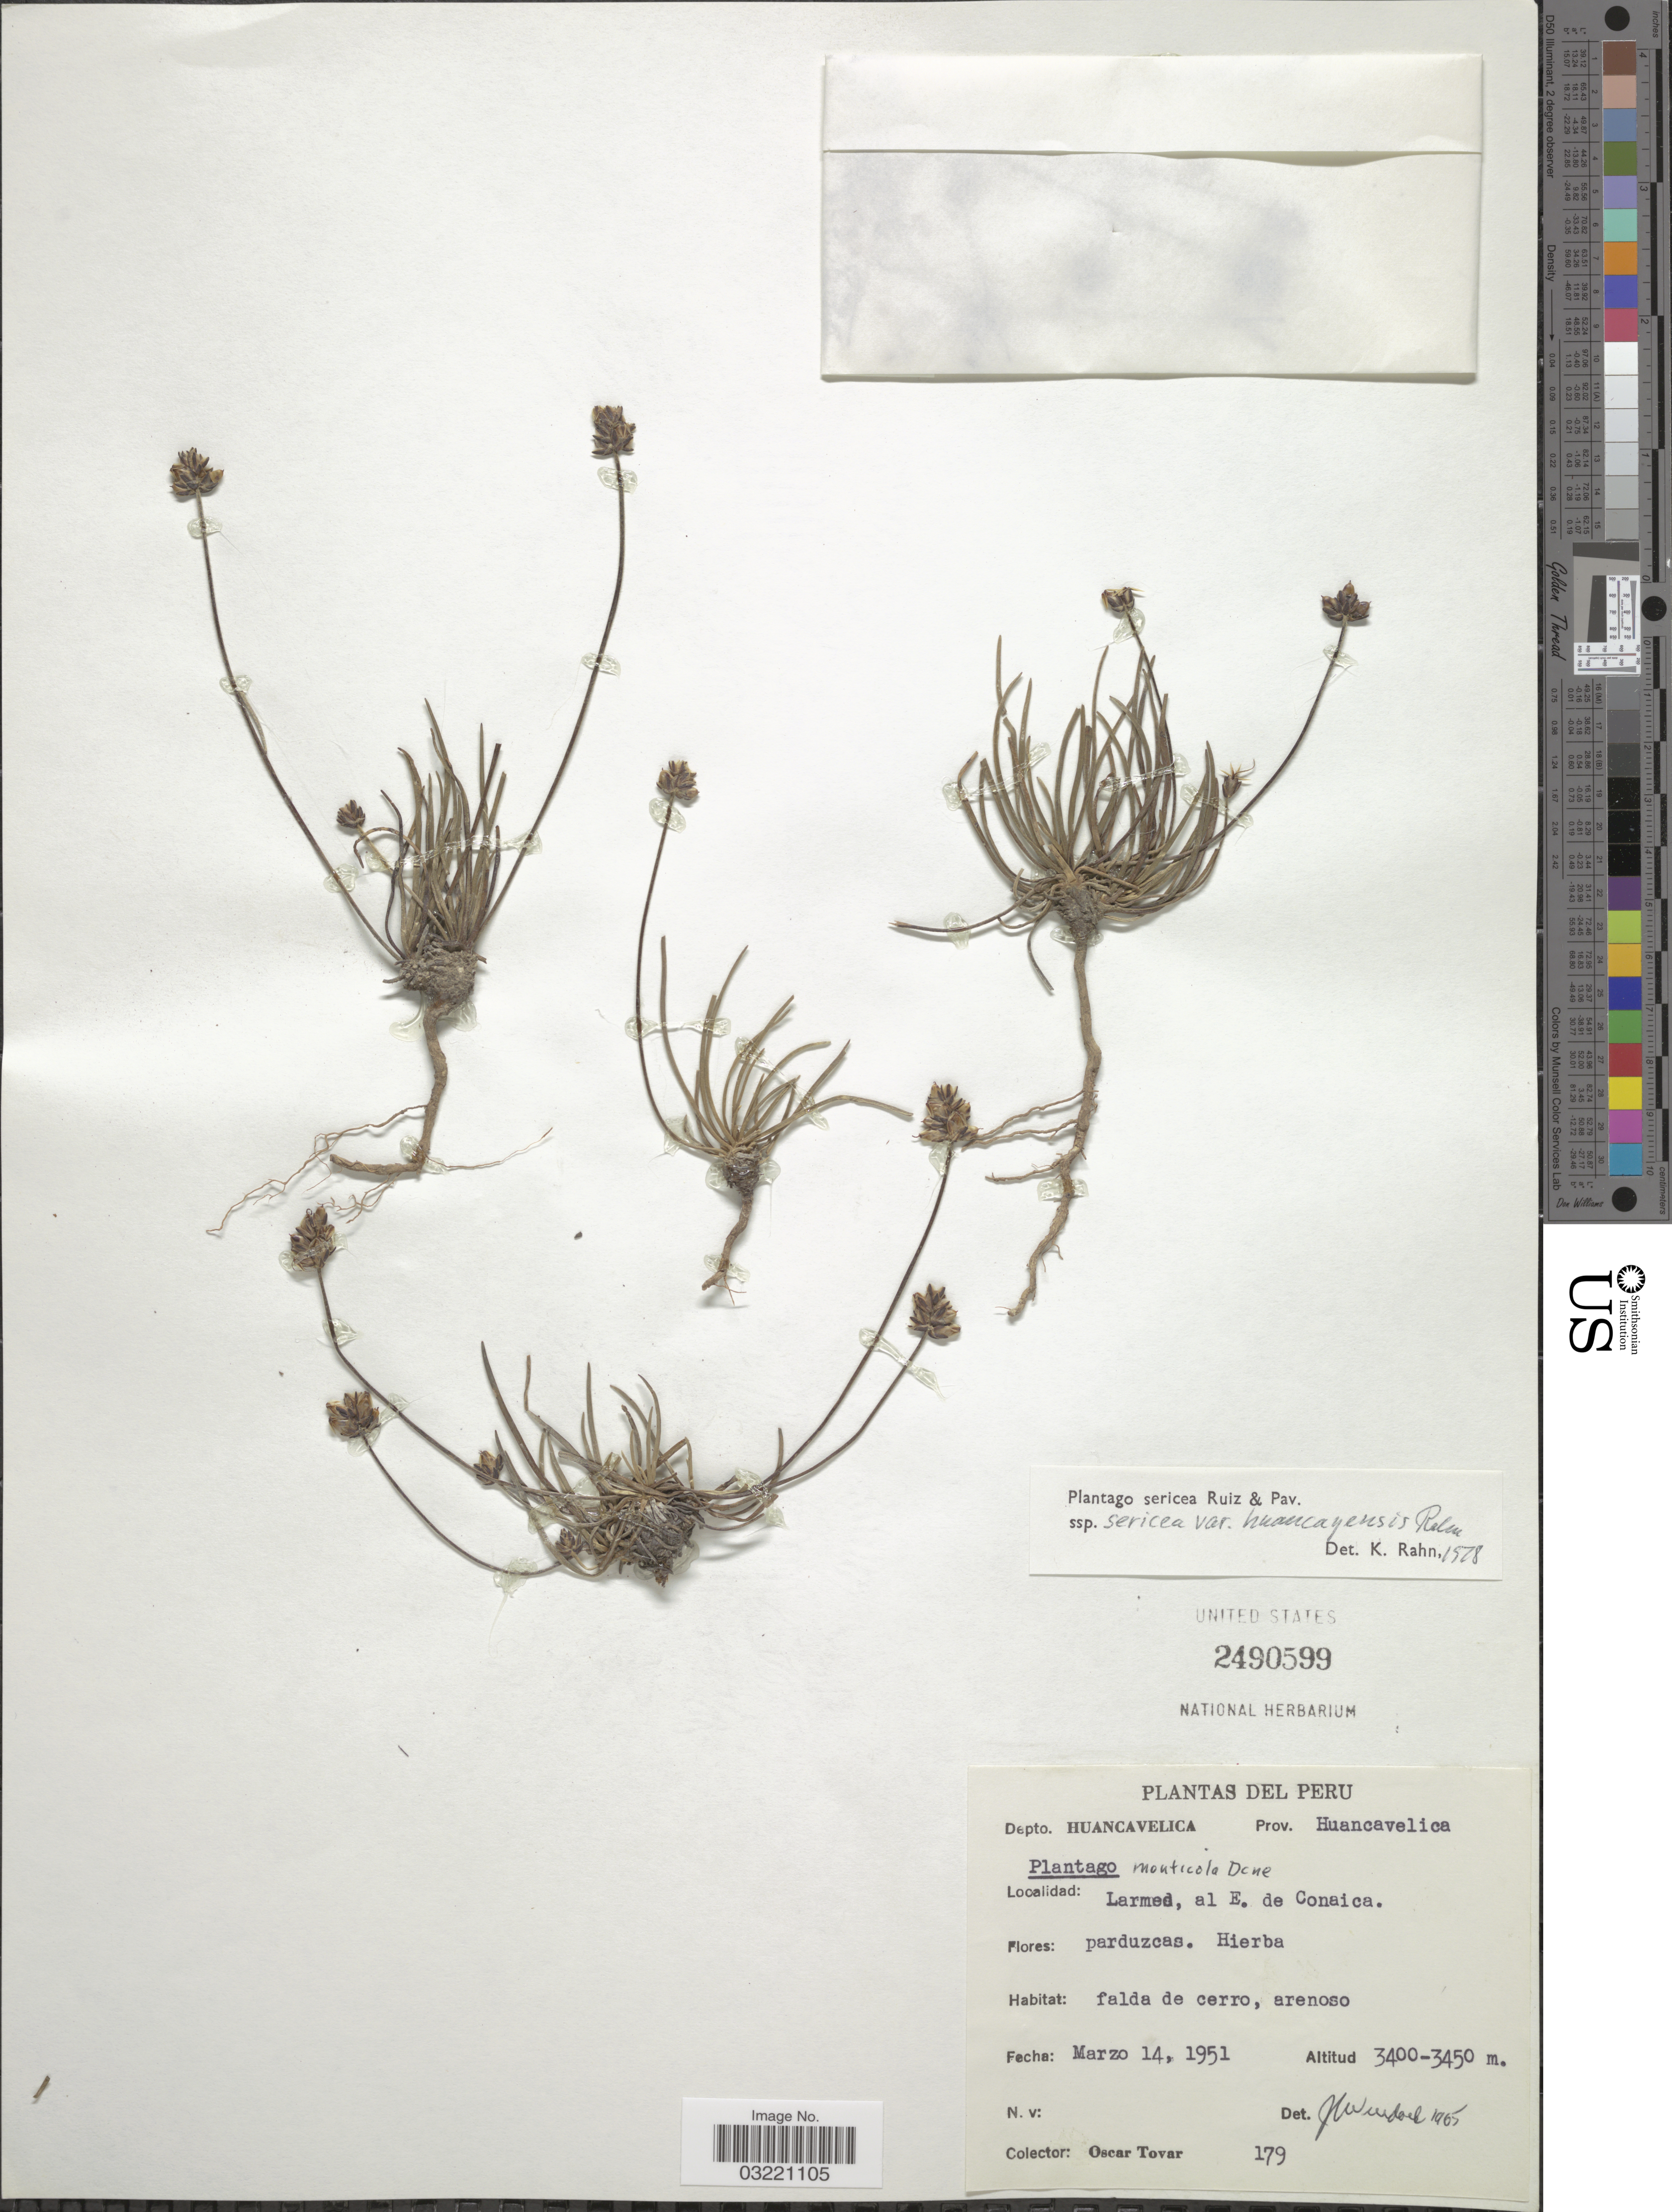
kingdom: Plantae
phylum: Tracheophyta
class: Magnoliopsida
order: Lamiales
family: Plantaginaceae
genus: Plantago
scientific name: Plantago sericea var. huancayensis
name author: Rahn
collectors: Ó. Tovar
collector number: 179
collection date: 1951-03-14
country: Peru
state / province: Huancavelica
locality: Depto. Huancavelica, Larmed, al E. de Conaica.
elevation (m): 3400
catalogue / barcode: US 2490599